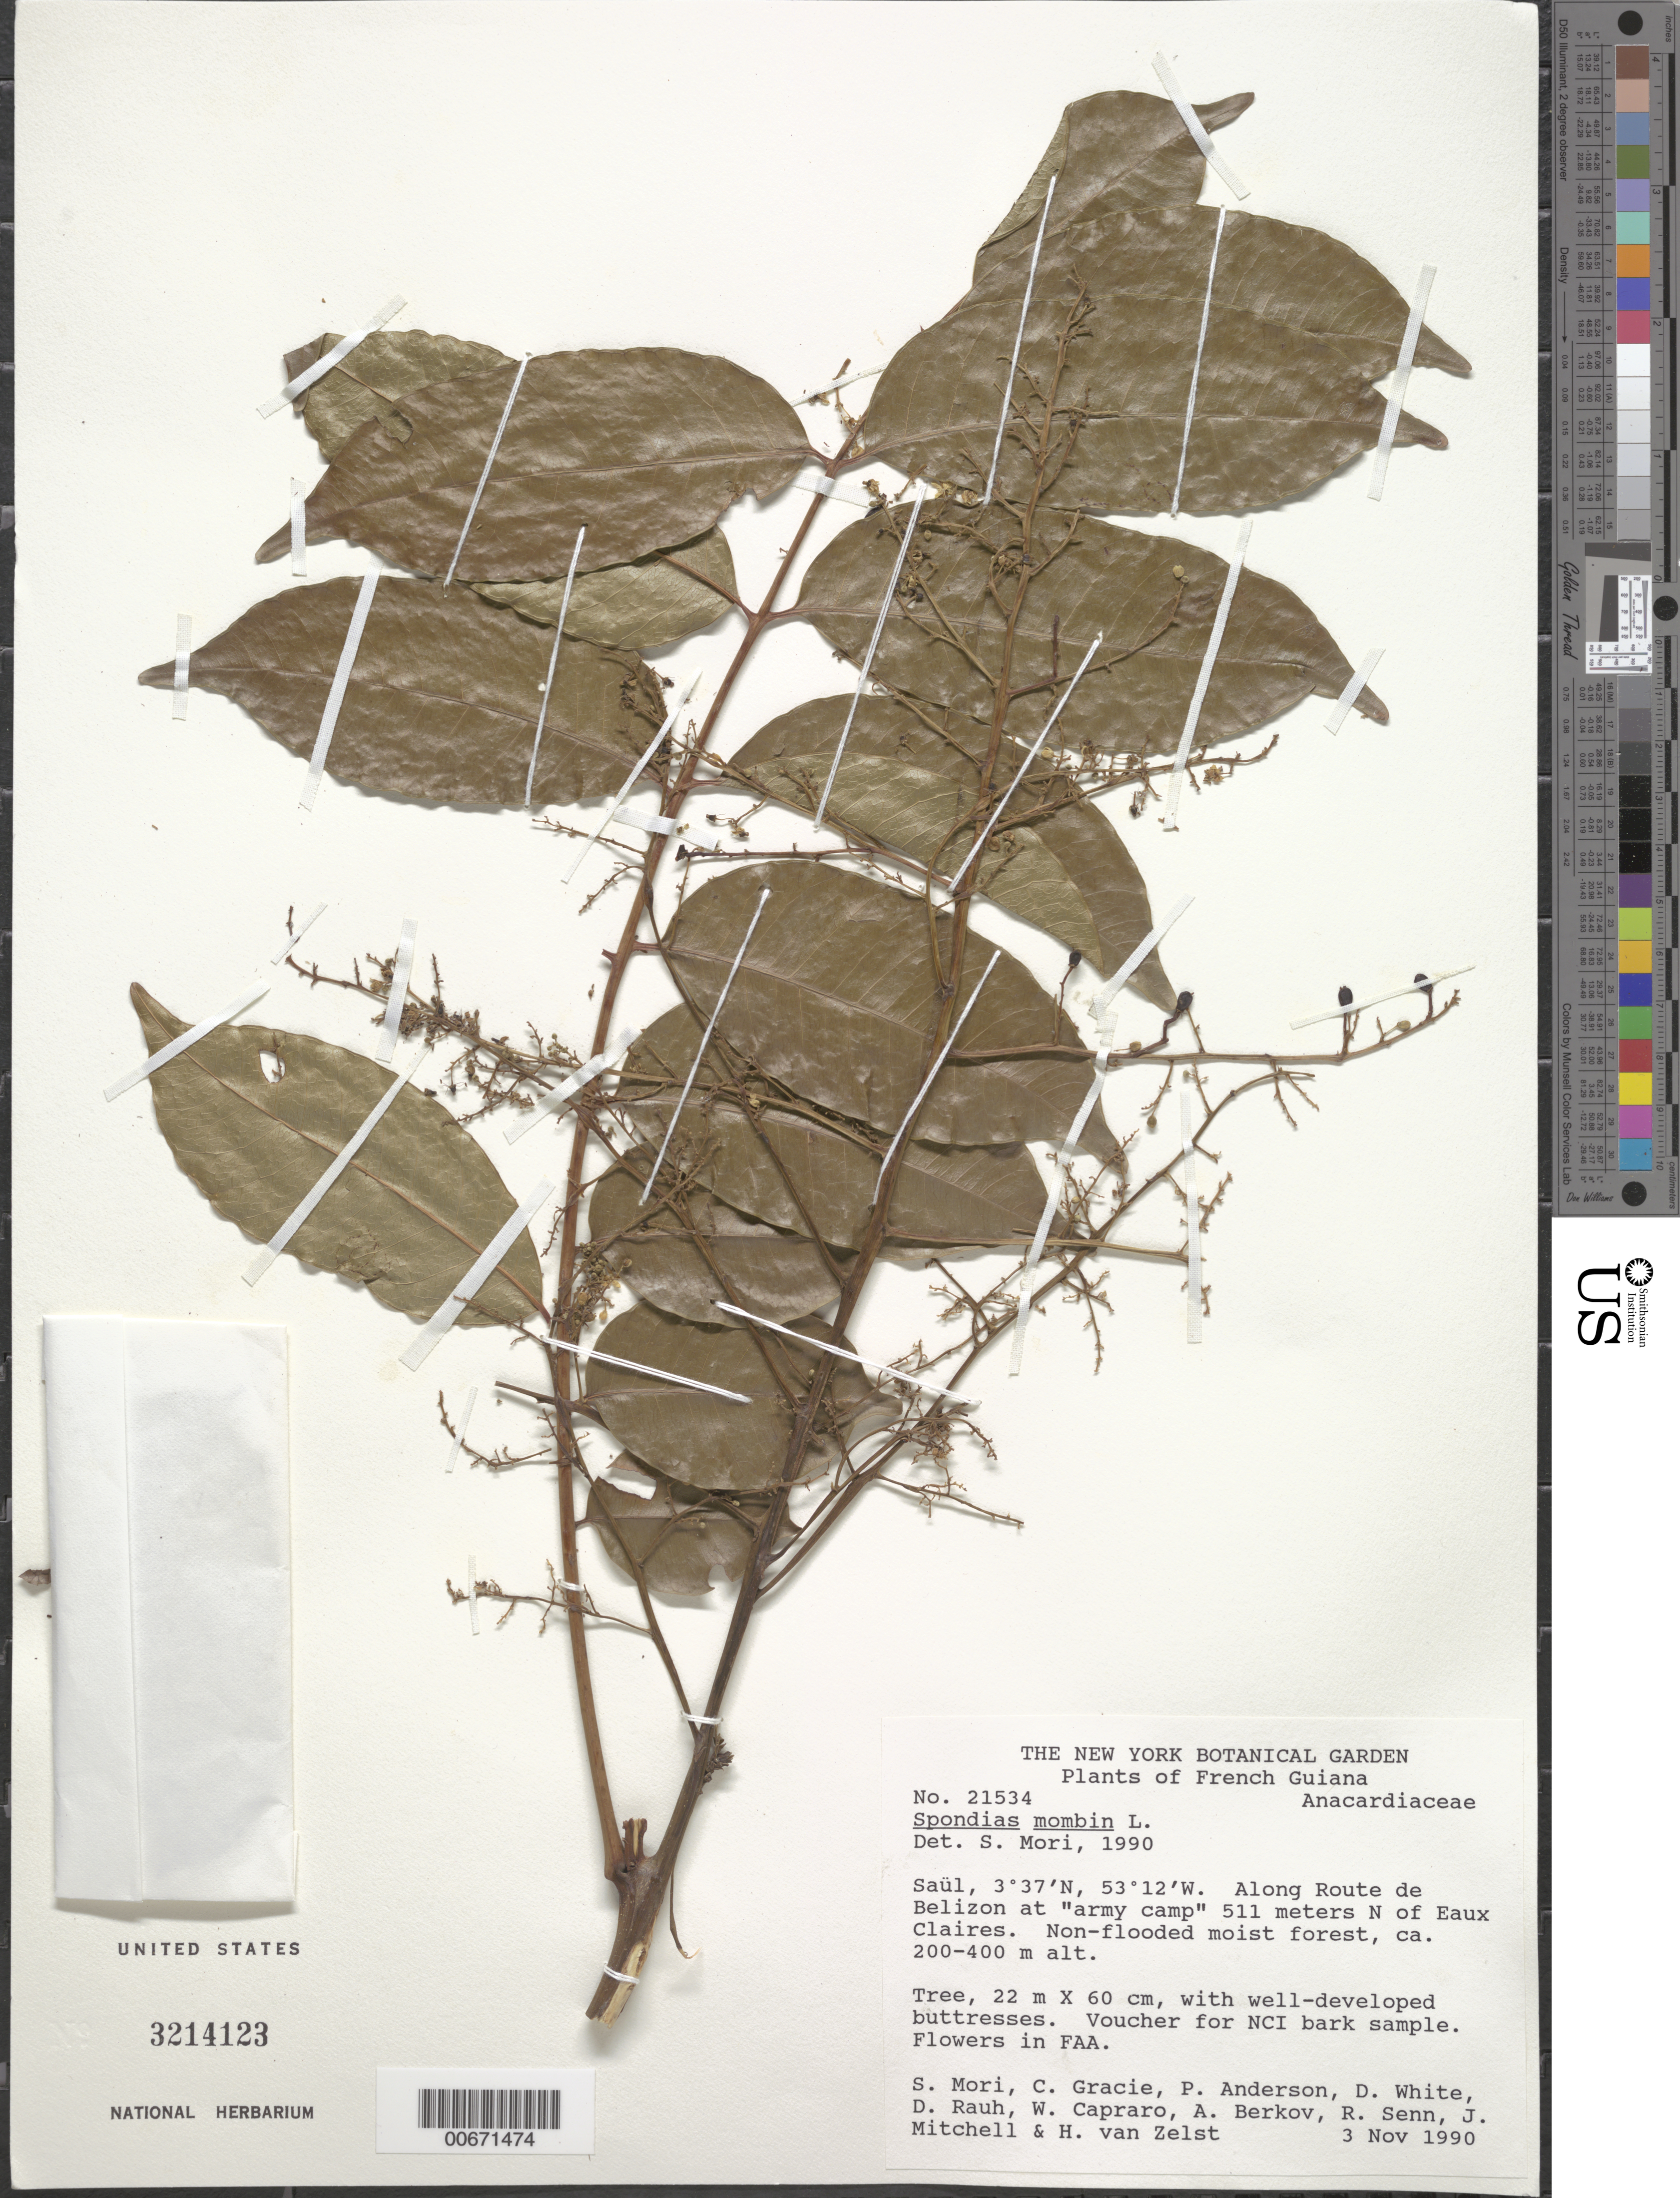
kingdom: Plantae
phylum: Tracheophyta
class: Magnoliopsida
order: Sapindales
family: Anacardiaceae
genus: Spondias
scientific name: Spondias mombin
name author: L.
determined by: Mori, Scott A.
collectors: S. Mori et al.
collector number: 21534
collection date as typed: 3-Nov-90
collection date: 1990-11-03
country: French Guiana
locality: Saül, Route de Bélizon at "army camp," 511 m N of Eaux Claires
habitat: Non-flooded moist forest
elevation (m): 200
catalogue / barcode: US 3214123